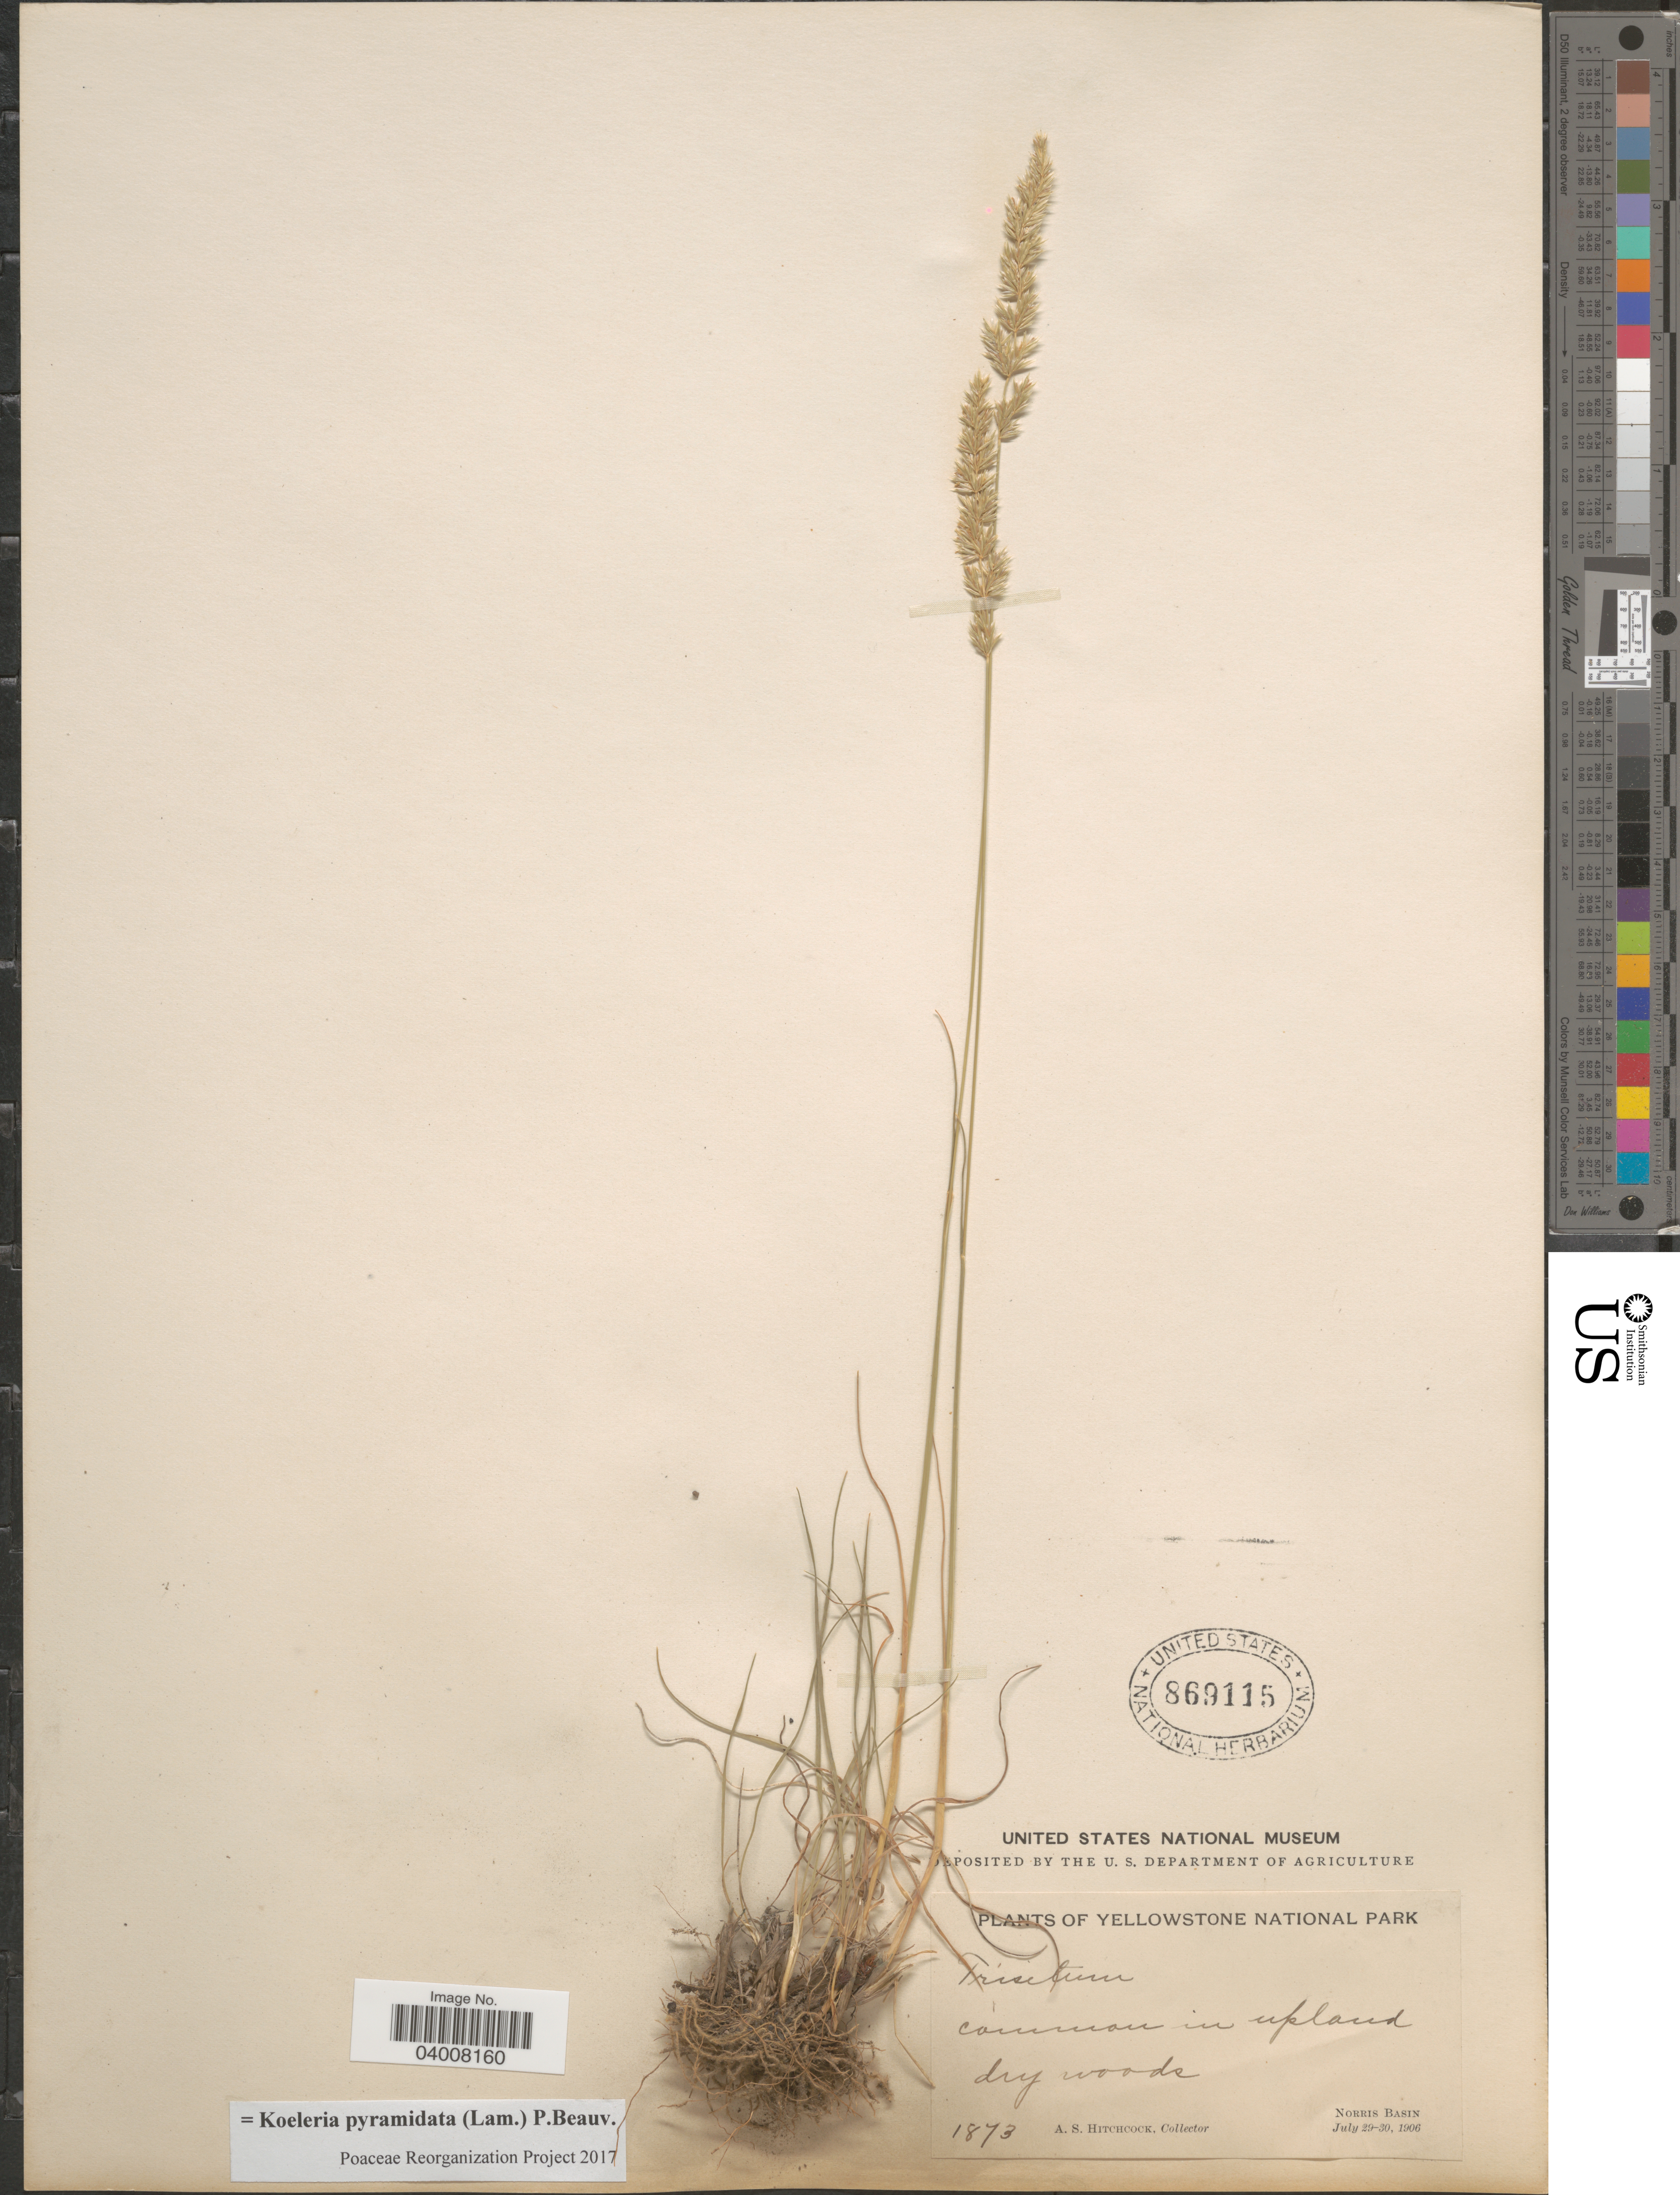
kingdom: Plantae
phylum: Tracheophyta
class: Liliopsida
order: Poales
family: Poaceae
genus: Koeleria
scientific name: Koeleria pyramidata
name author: (Lam.) P. Beauv.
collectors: A. S. Hitchcock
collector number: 1873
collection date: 1906-07-29/1906-07-30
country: United States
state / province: Wyoming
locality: Yellowstone National Park. Norris Basin.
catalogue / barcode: US 869115